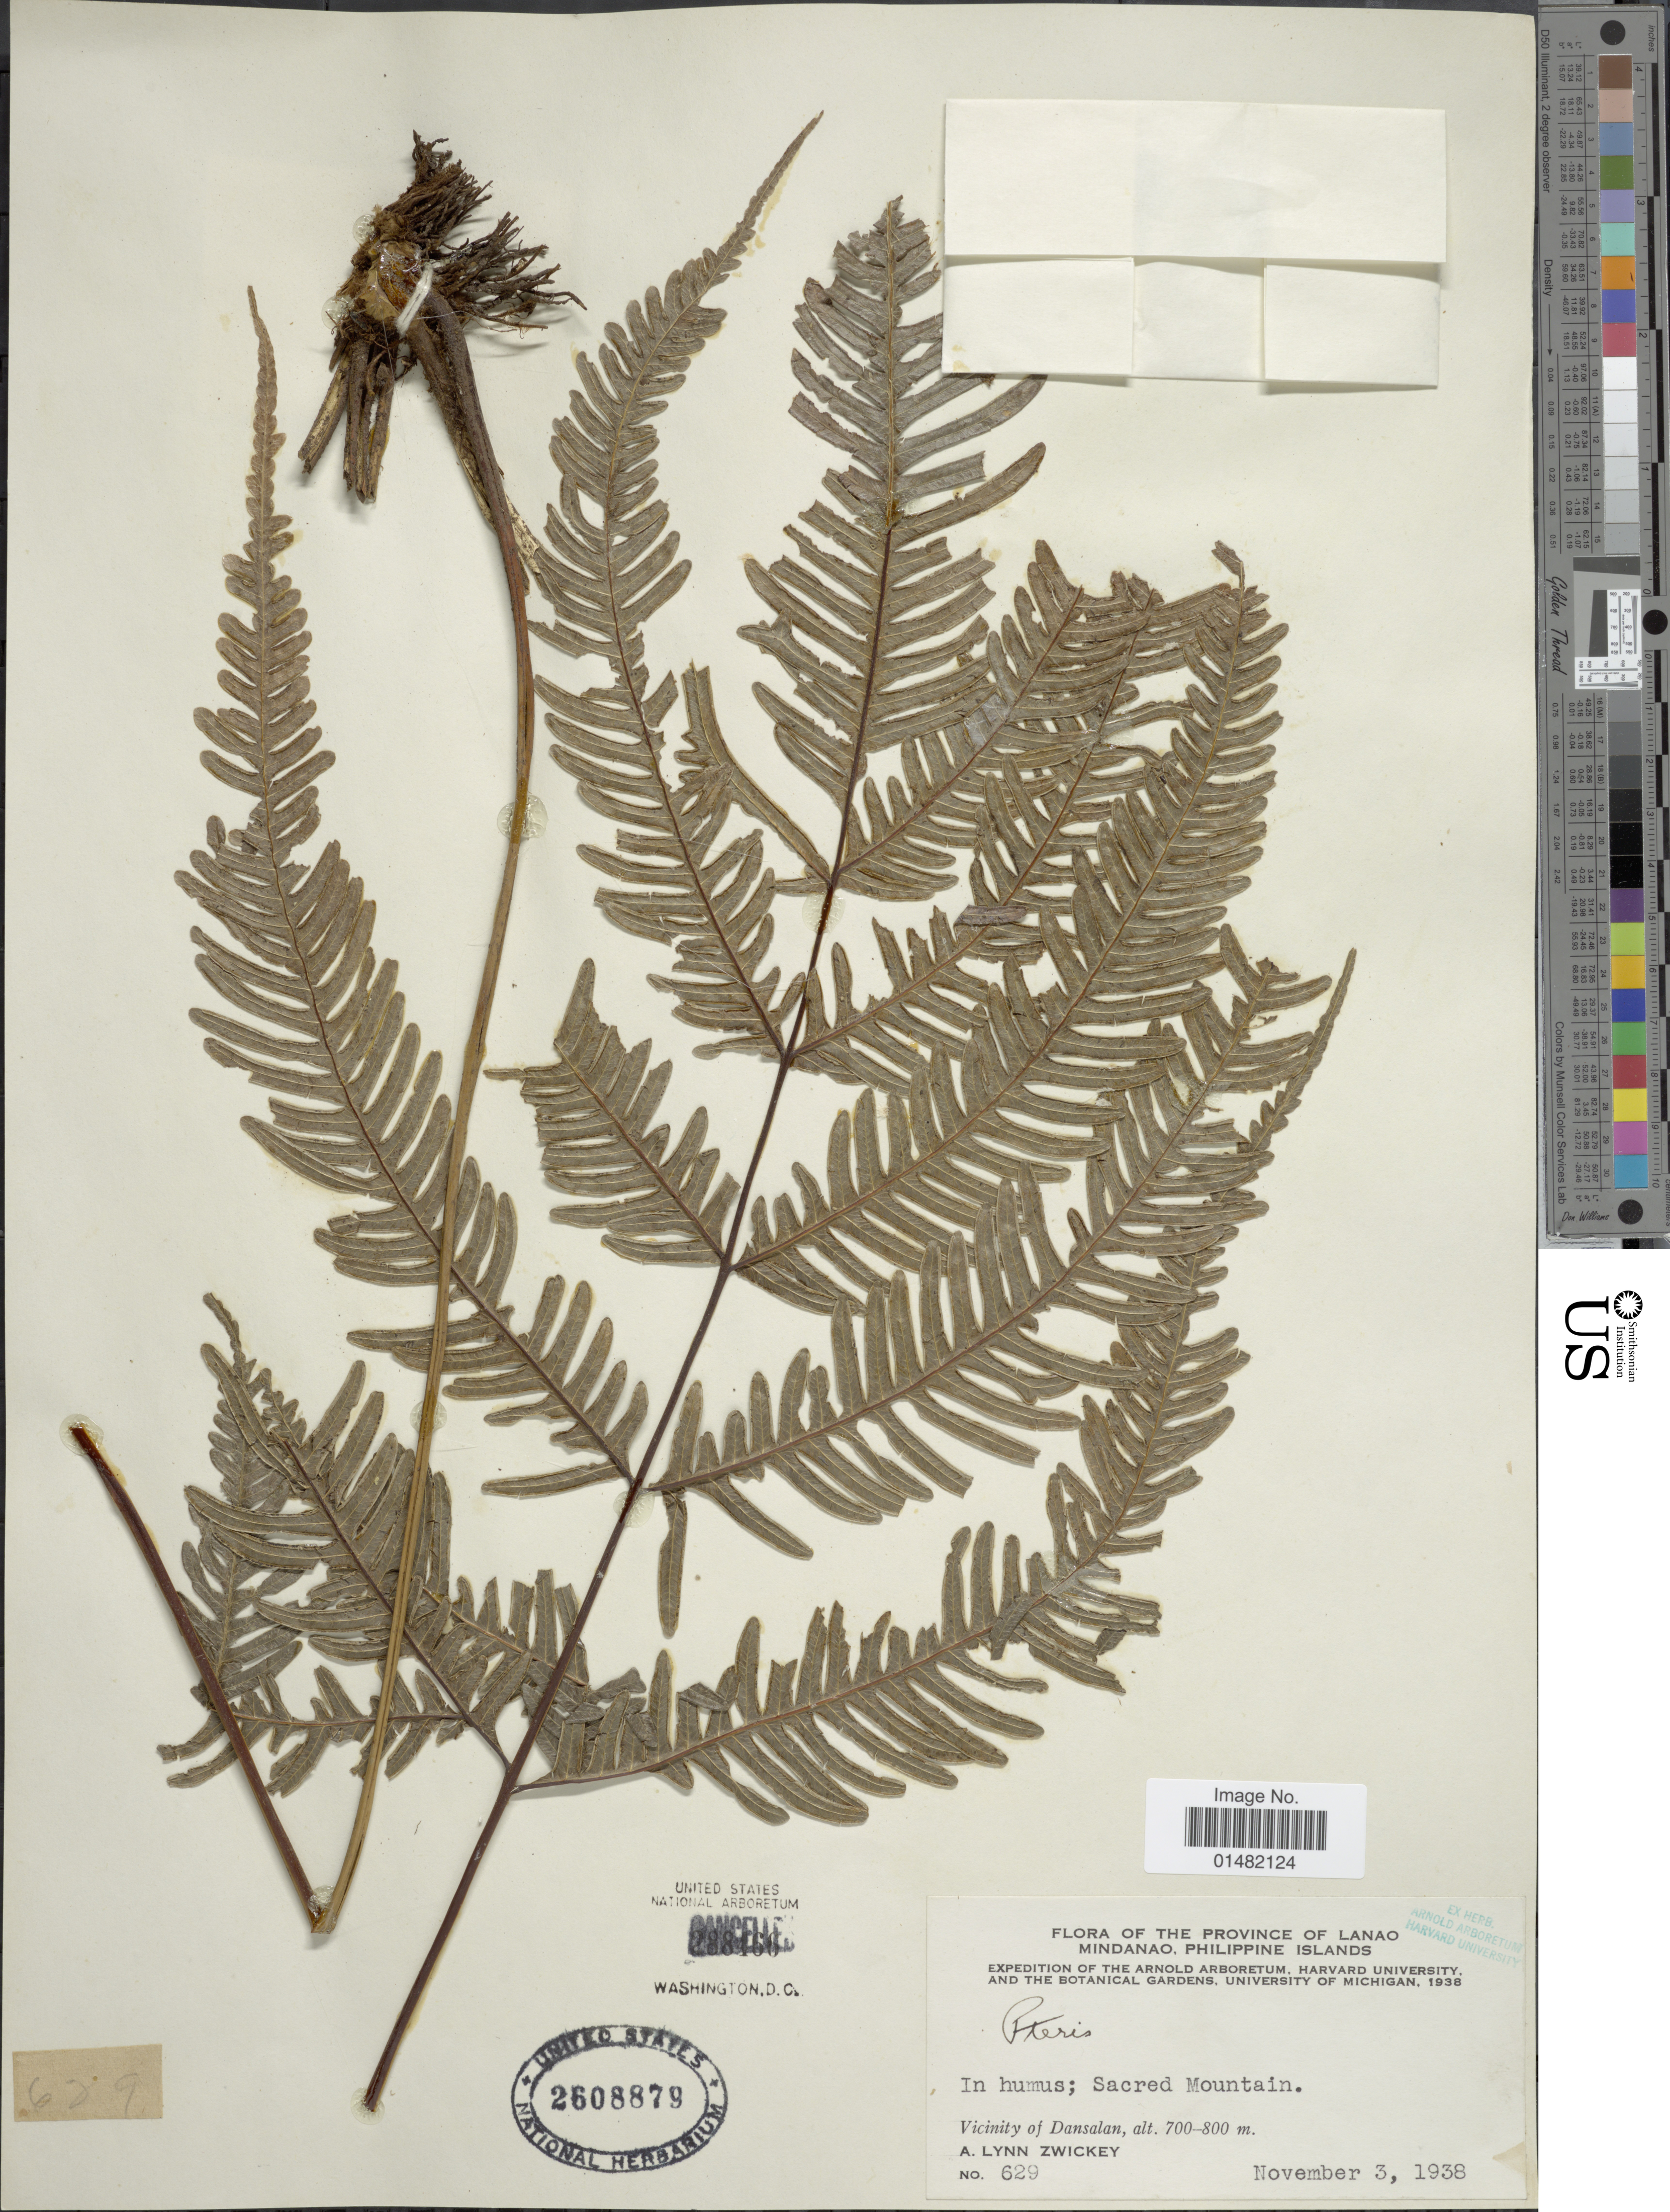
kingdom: Plantae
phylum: Tracheophyta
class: Polypodiopsida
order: Polypodiales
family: Pteridaceae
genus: Pteris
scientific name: Pteris sp.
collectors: A. Zwickey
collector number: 629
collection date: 1938-11-03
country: Philippines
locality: Province of Lanao, Mindanao, Philippine Islands, Vicinity of Dansalan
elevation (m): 700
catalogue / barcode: US 2608879